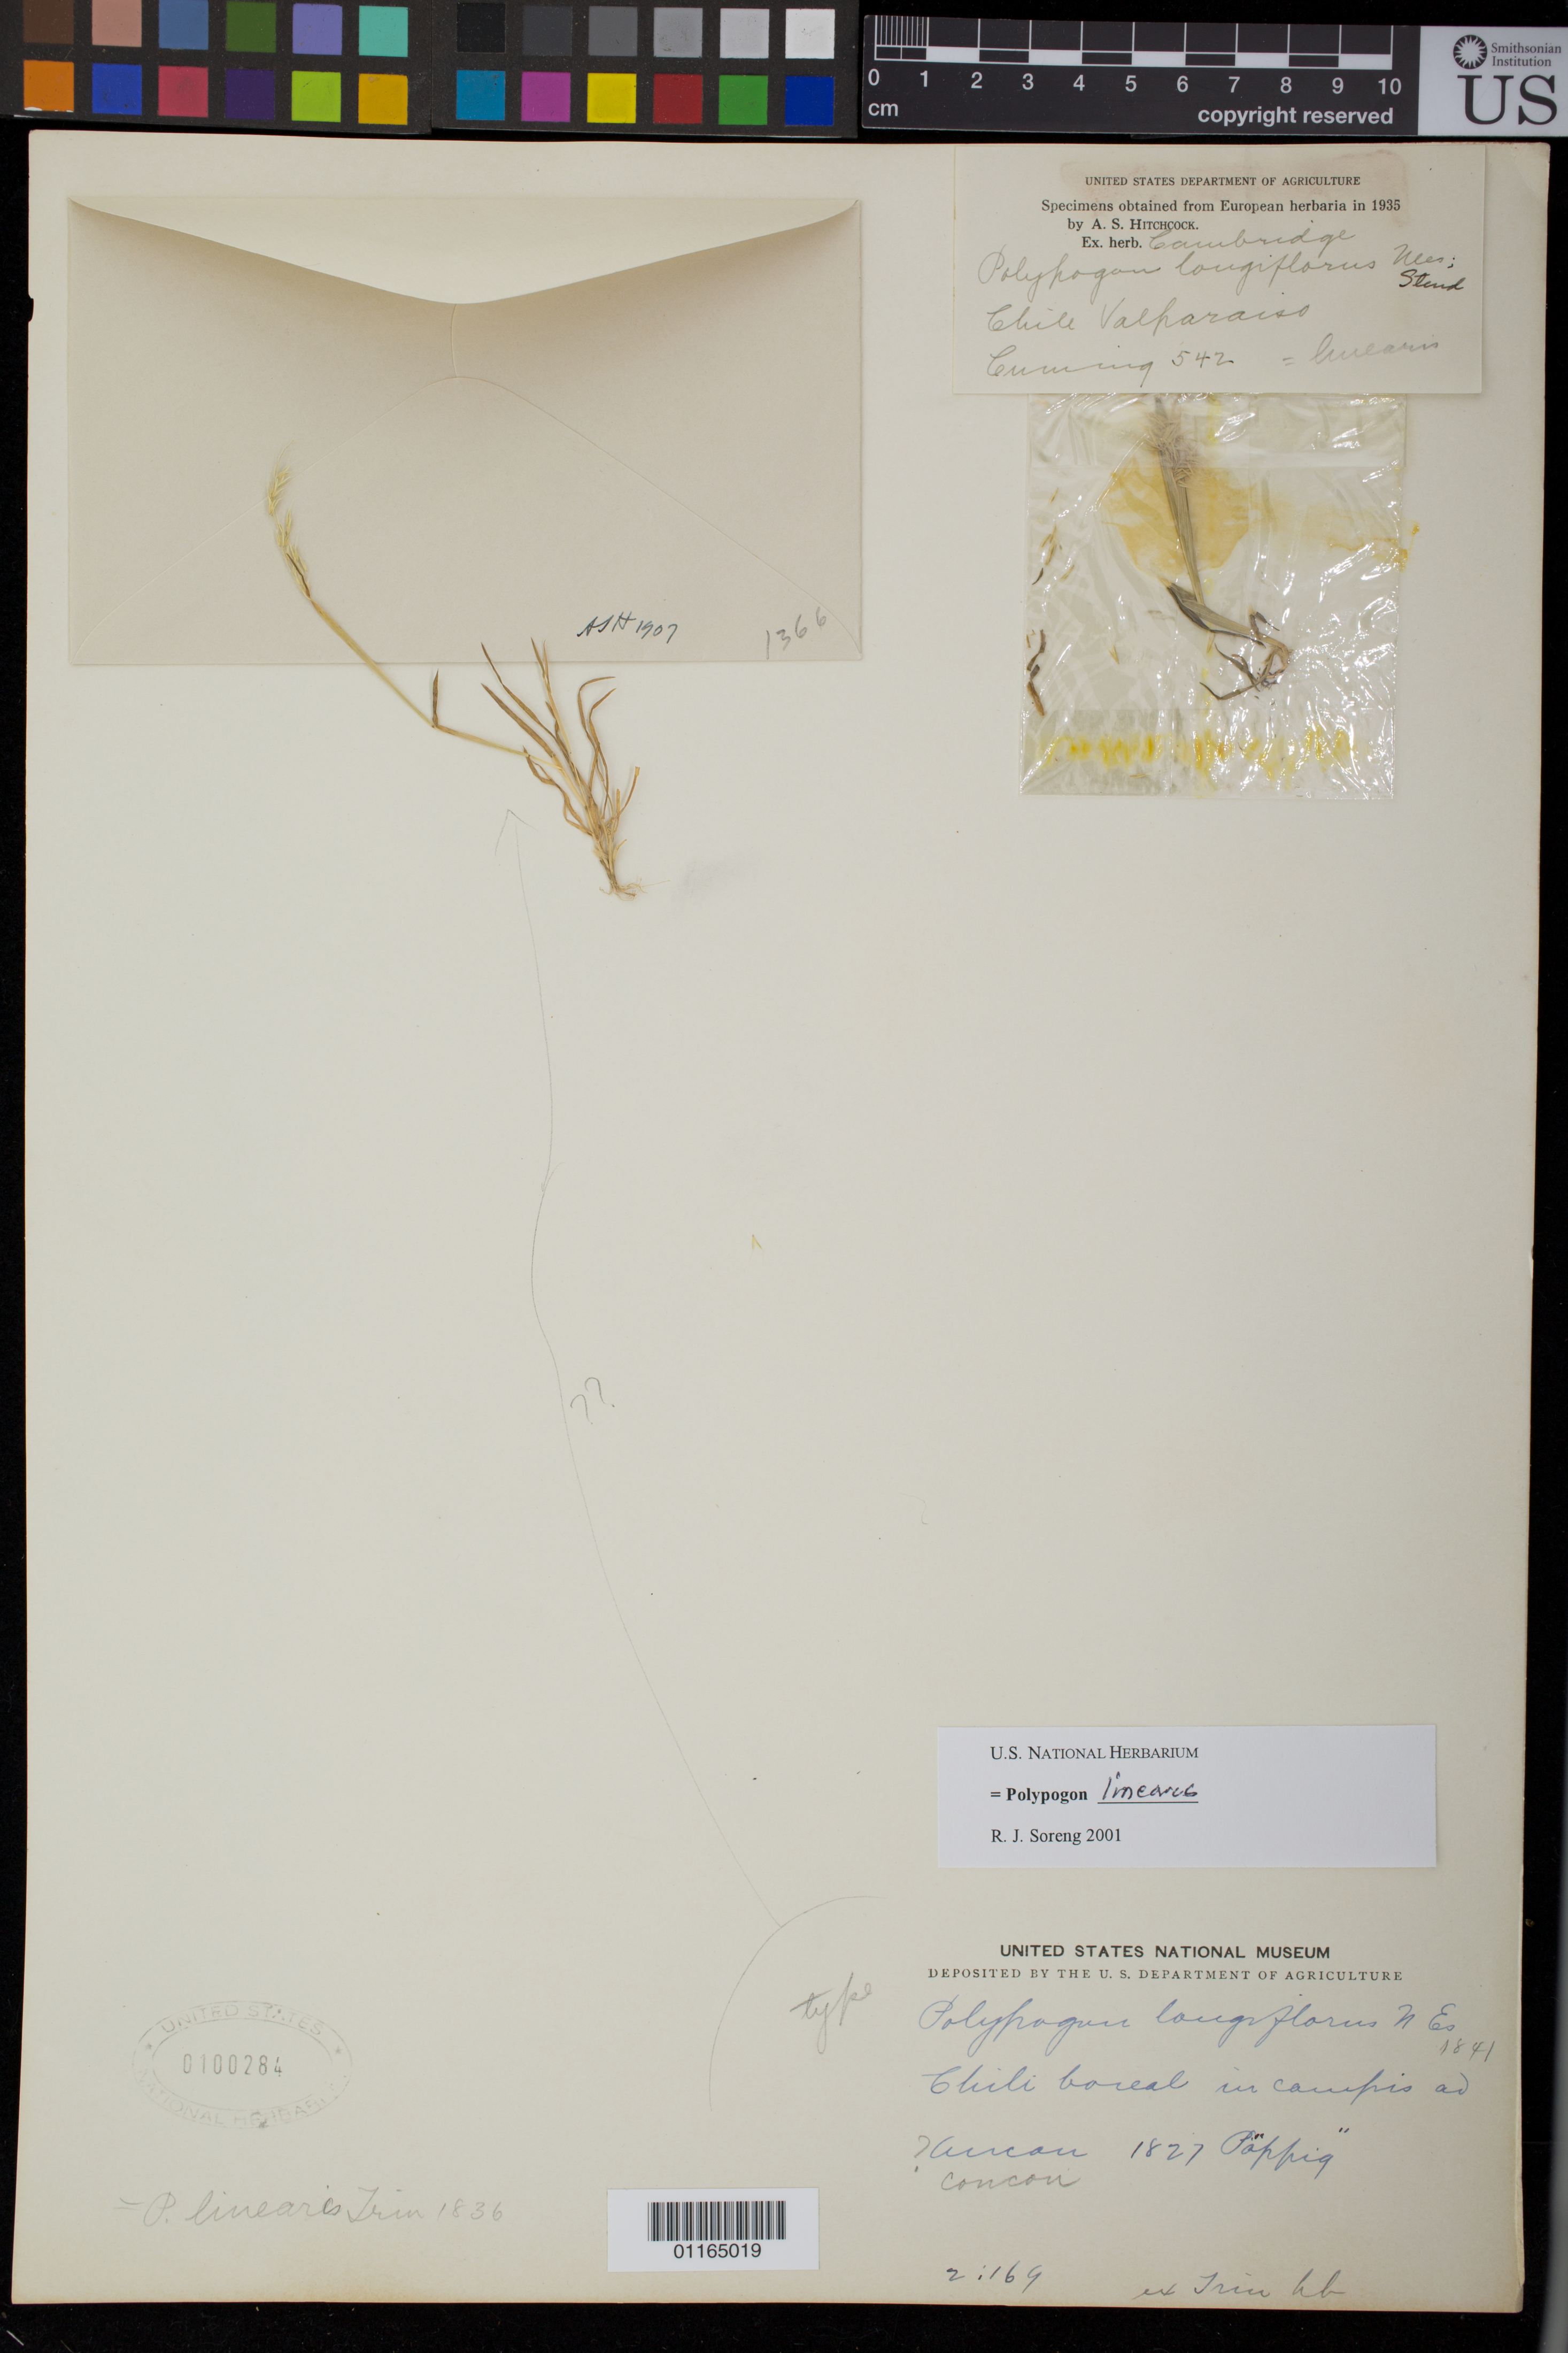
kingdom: Plantae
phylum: Tracheophyta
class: Liliopsida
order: Poales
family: Poaceae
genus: Polypogon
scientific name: Polypogon longiflorus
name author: Nees ex Trin.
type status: Type Collection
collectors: H. Cuming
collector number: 542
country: Chile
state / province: Valparaíso (V)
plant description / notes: Fragmentary material of type specimen ex herb. Cambridge. Also a fragment of Poeppig s.n., ex herb. Trin. attached?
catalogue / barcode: US 100284